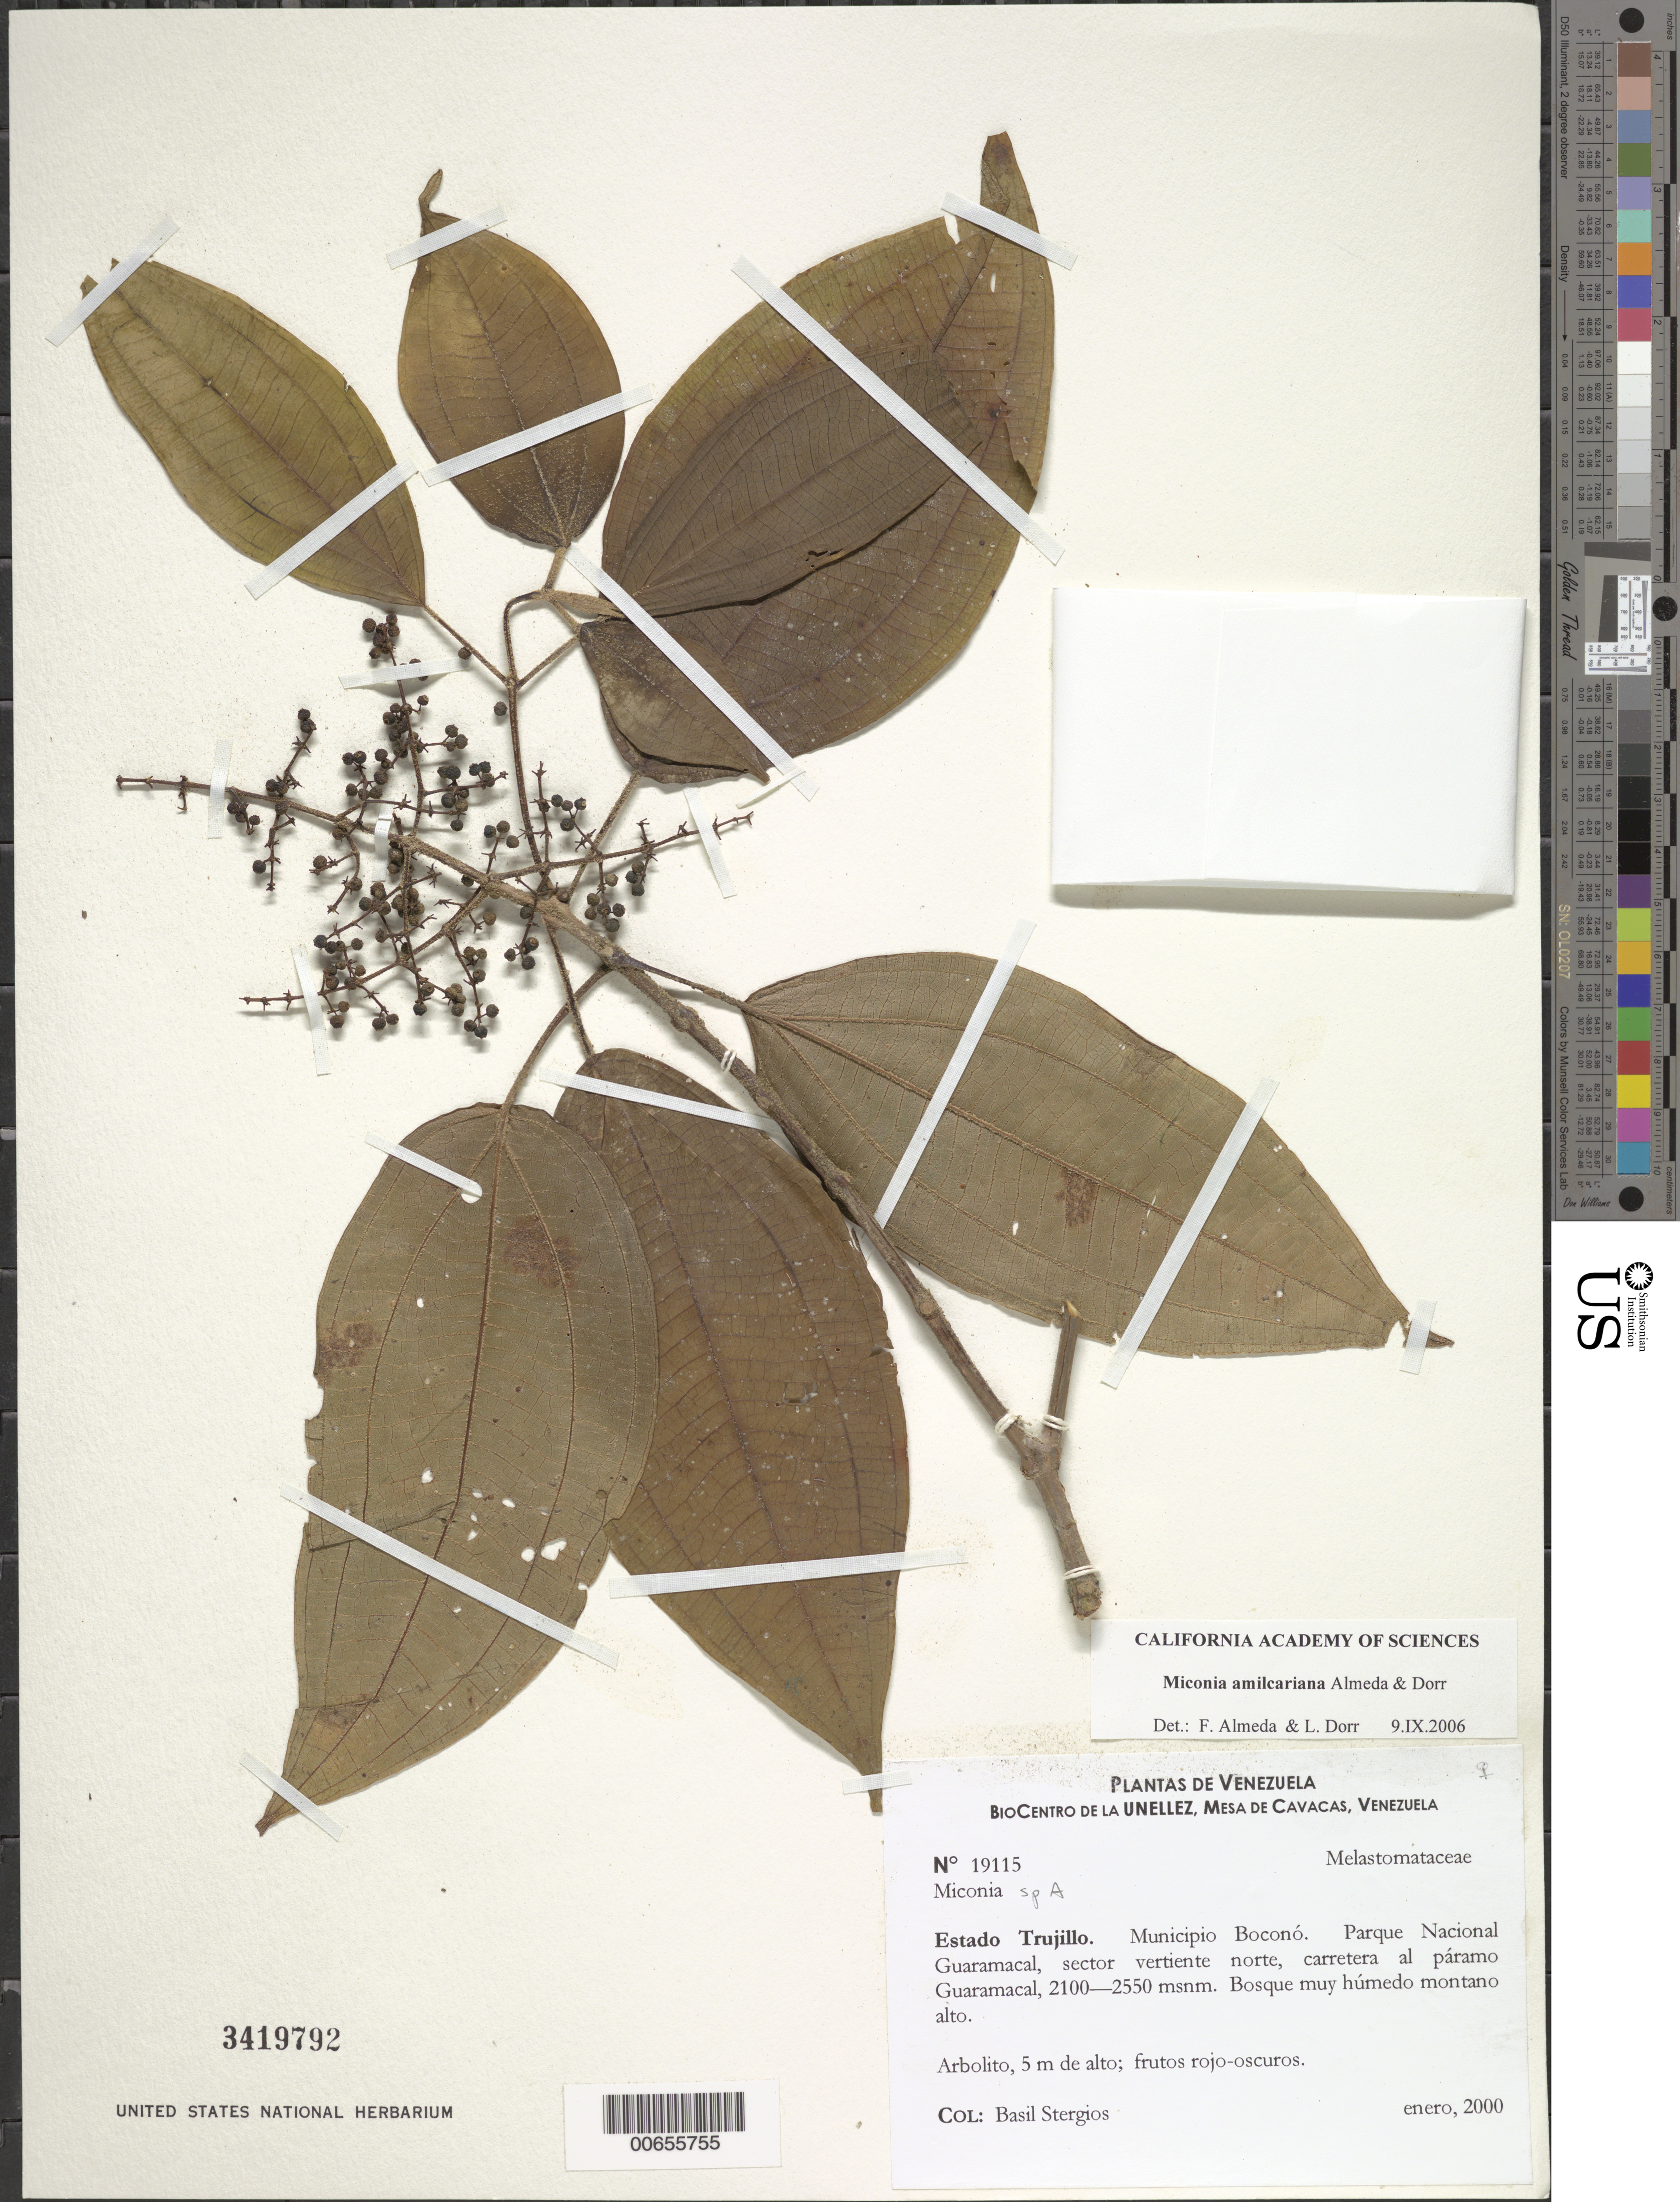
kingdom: Plantae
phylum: Tracheophyta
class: Magnoliopsida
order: Myrtales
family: Melastomataceae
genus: Miconia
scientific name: Miconia sp. a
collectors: B. G. Stergios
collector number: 19115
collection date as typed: Jan 2000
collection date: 2000-01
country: Venezuela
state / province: Trujillo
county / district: Boconó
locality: Parque Nacional Guaramacal, vertiente N, carretera al páramo Guaramacal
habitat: Bosque muy húmedo montano alto.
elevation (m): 2100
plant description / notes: PORT, US, VEN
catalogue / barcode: US 3419792